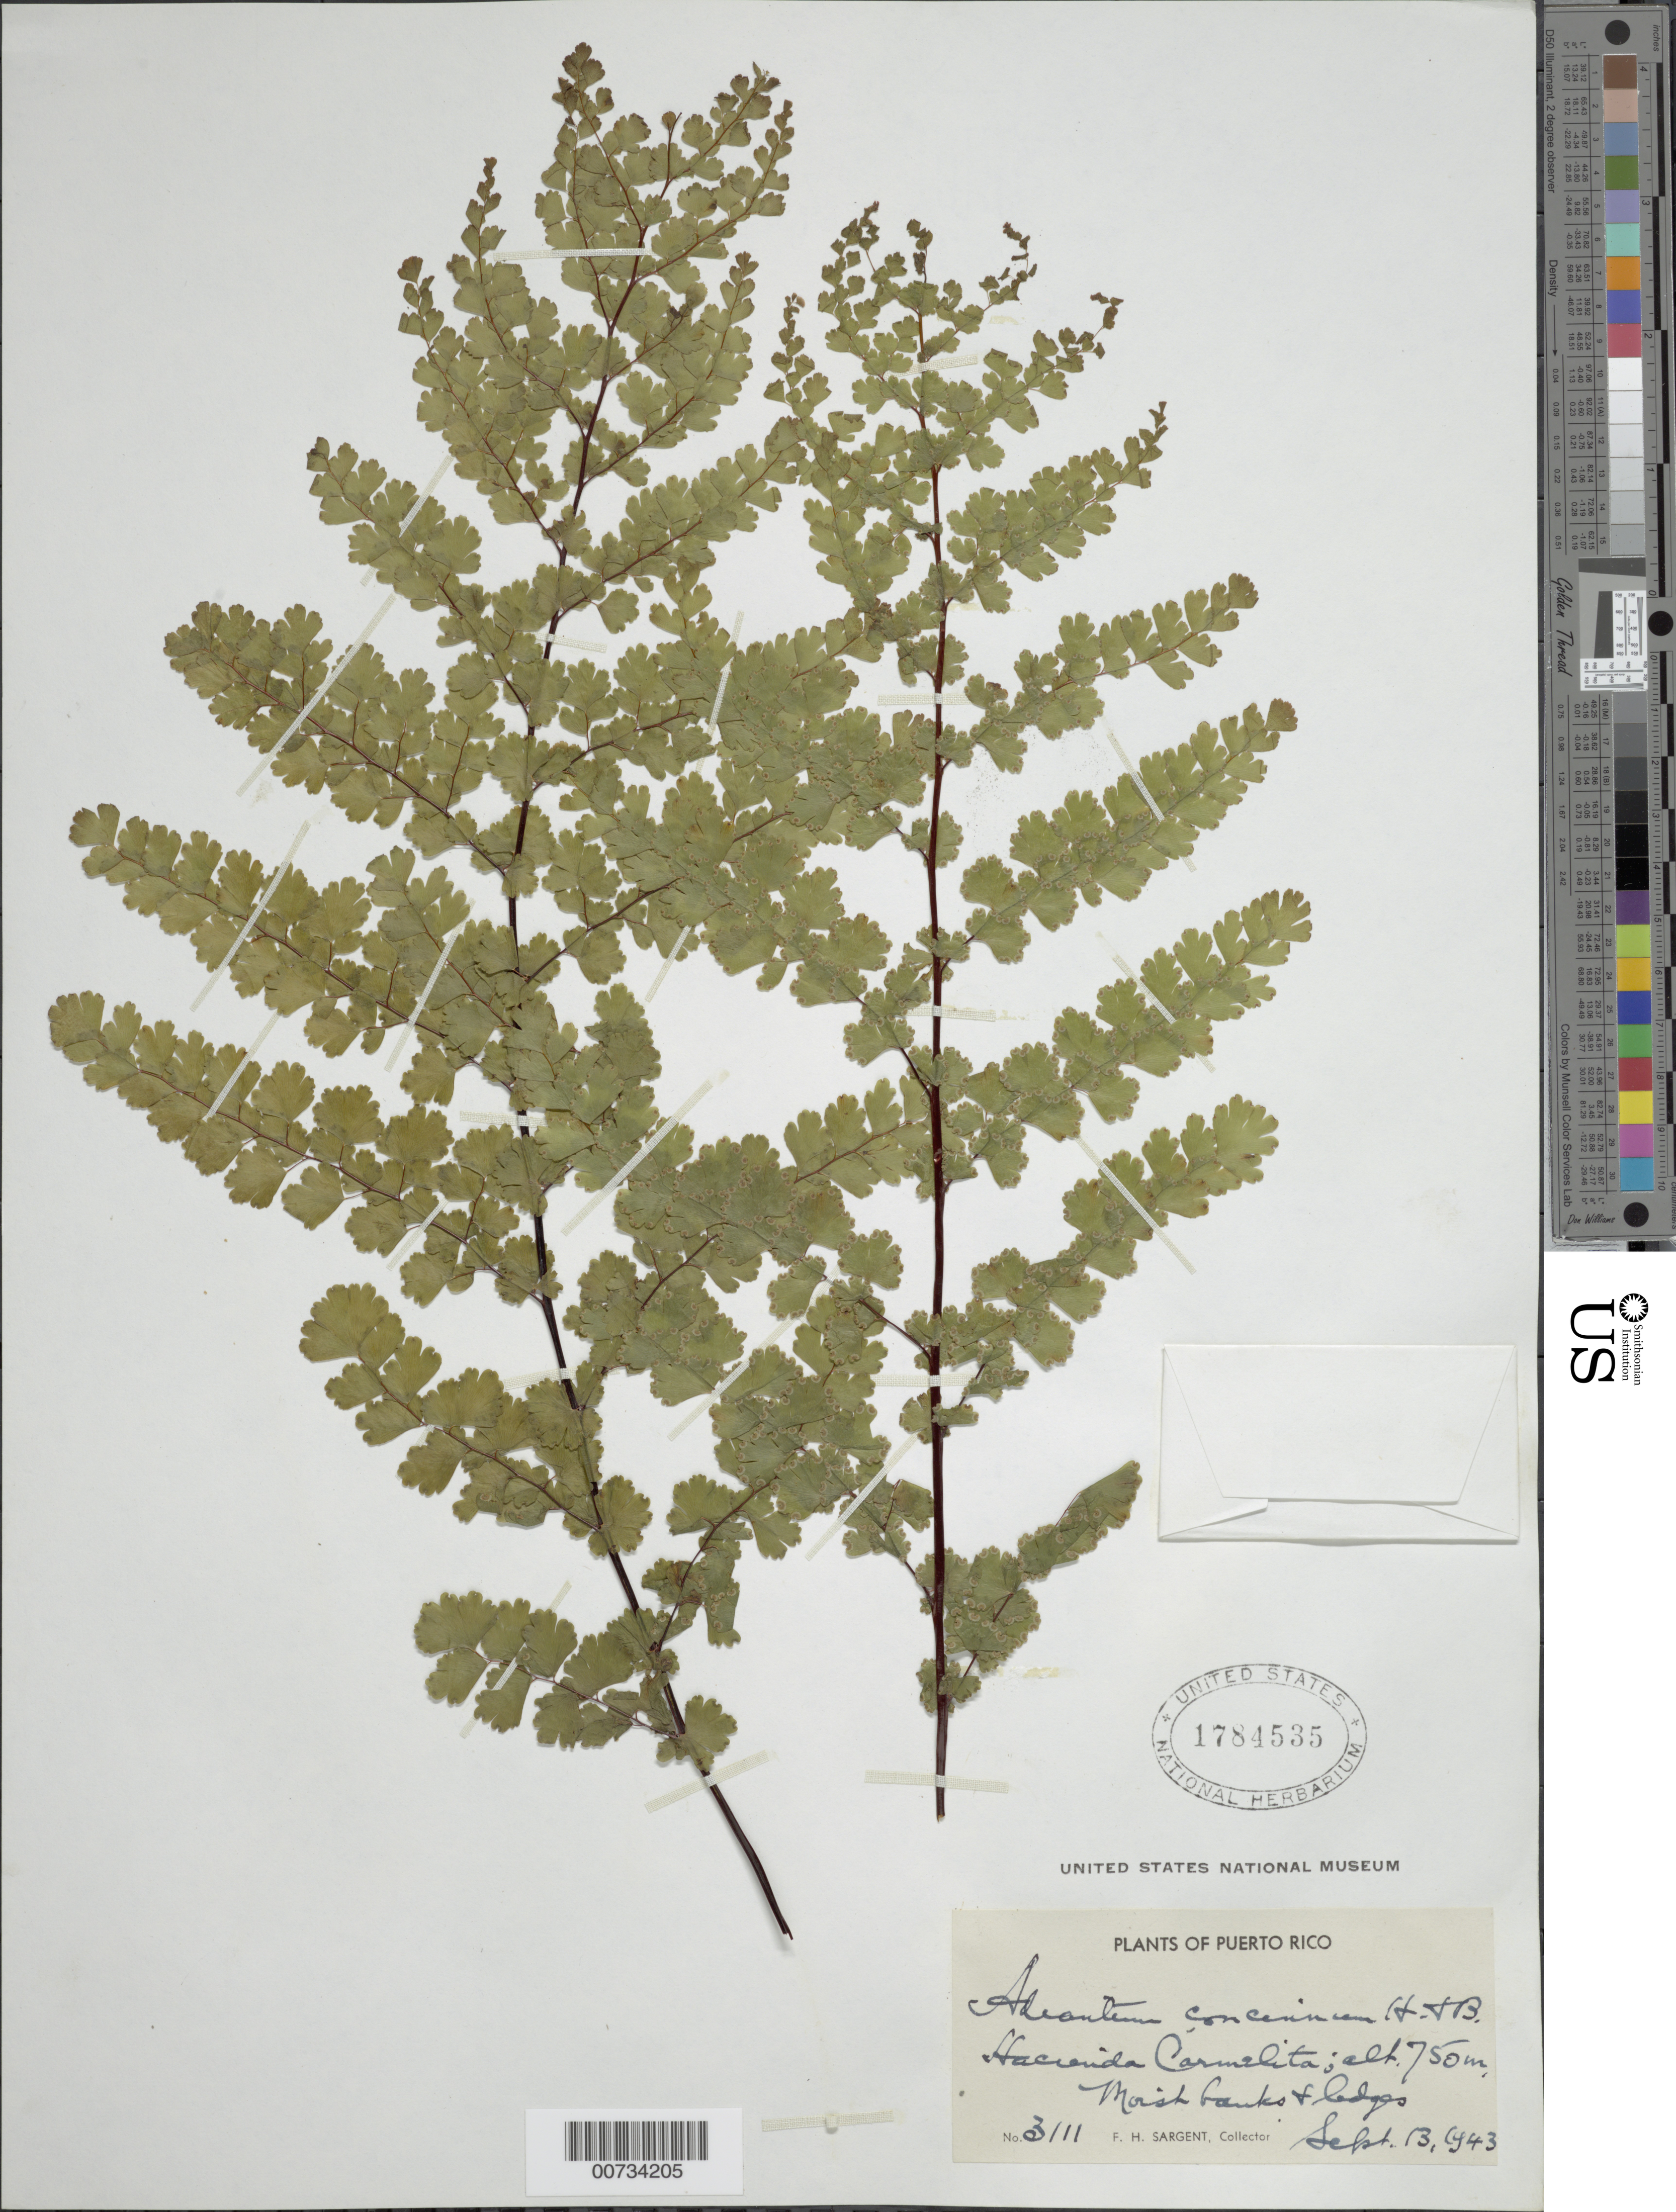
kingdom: Plantae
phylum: Tracheophyta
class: Polypodiopsida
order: Polypodiales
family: Pteridaceae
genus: Adiantum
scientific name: Adiantum concinnum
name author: Humb. & Bonpl. ex Willd.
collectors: F. H. Sargent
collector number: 3111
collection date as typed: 13 Sep 1943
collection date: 1943-09-13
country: Puerto Rico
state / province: Ponce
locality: Hacienda Carmelita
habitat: Moist banks & ledges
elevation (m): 750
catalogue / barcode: US 1784535